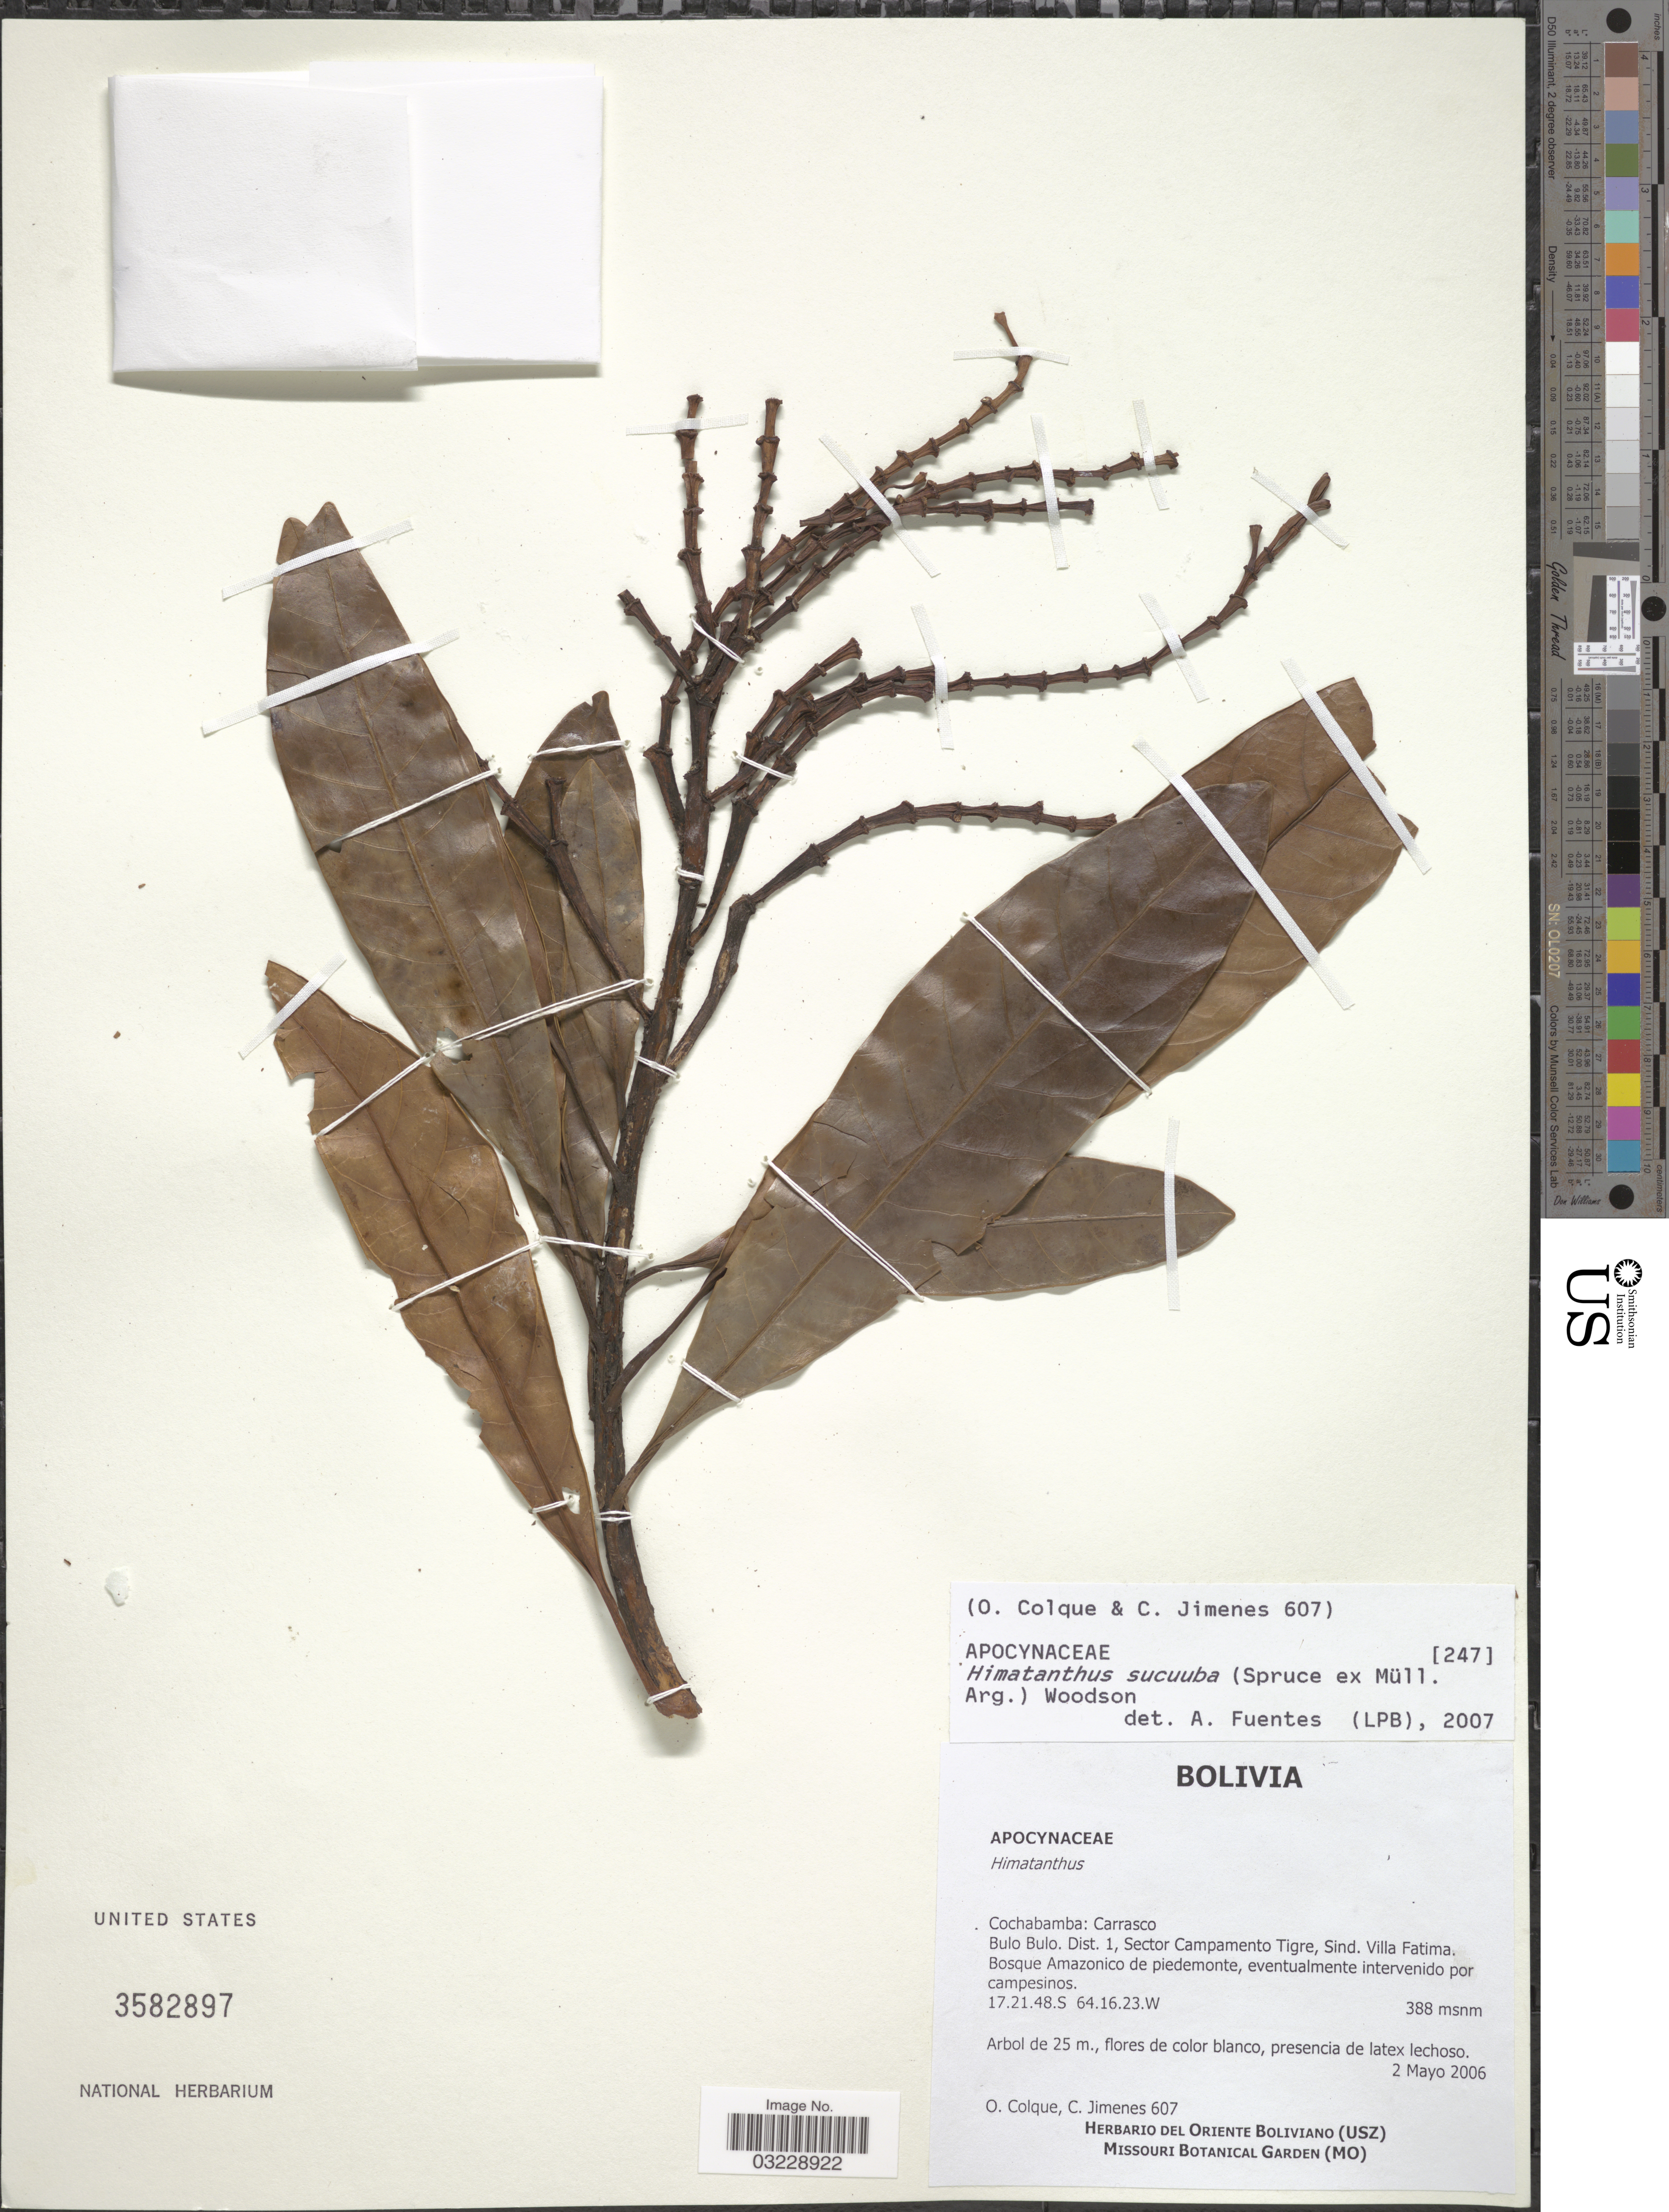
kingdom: Plantae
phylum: Tracheophyta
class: Magnoliopsida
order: Gentianales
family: Apocynaceae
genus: Himatanthus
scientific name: Himatanthus sucuuba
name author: (Spruce) Woodson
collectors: O. Colque & C. Jimenes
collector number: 607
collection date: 2006-05-02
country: Bolivia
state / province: Cochabamba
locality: Carrasco. Bulo Bulo. Dist. 1, Sector Campamento Tigre, Sind. Villa Fatima.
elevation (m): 388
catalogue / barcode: US 3582897